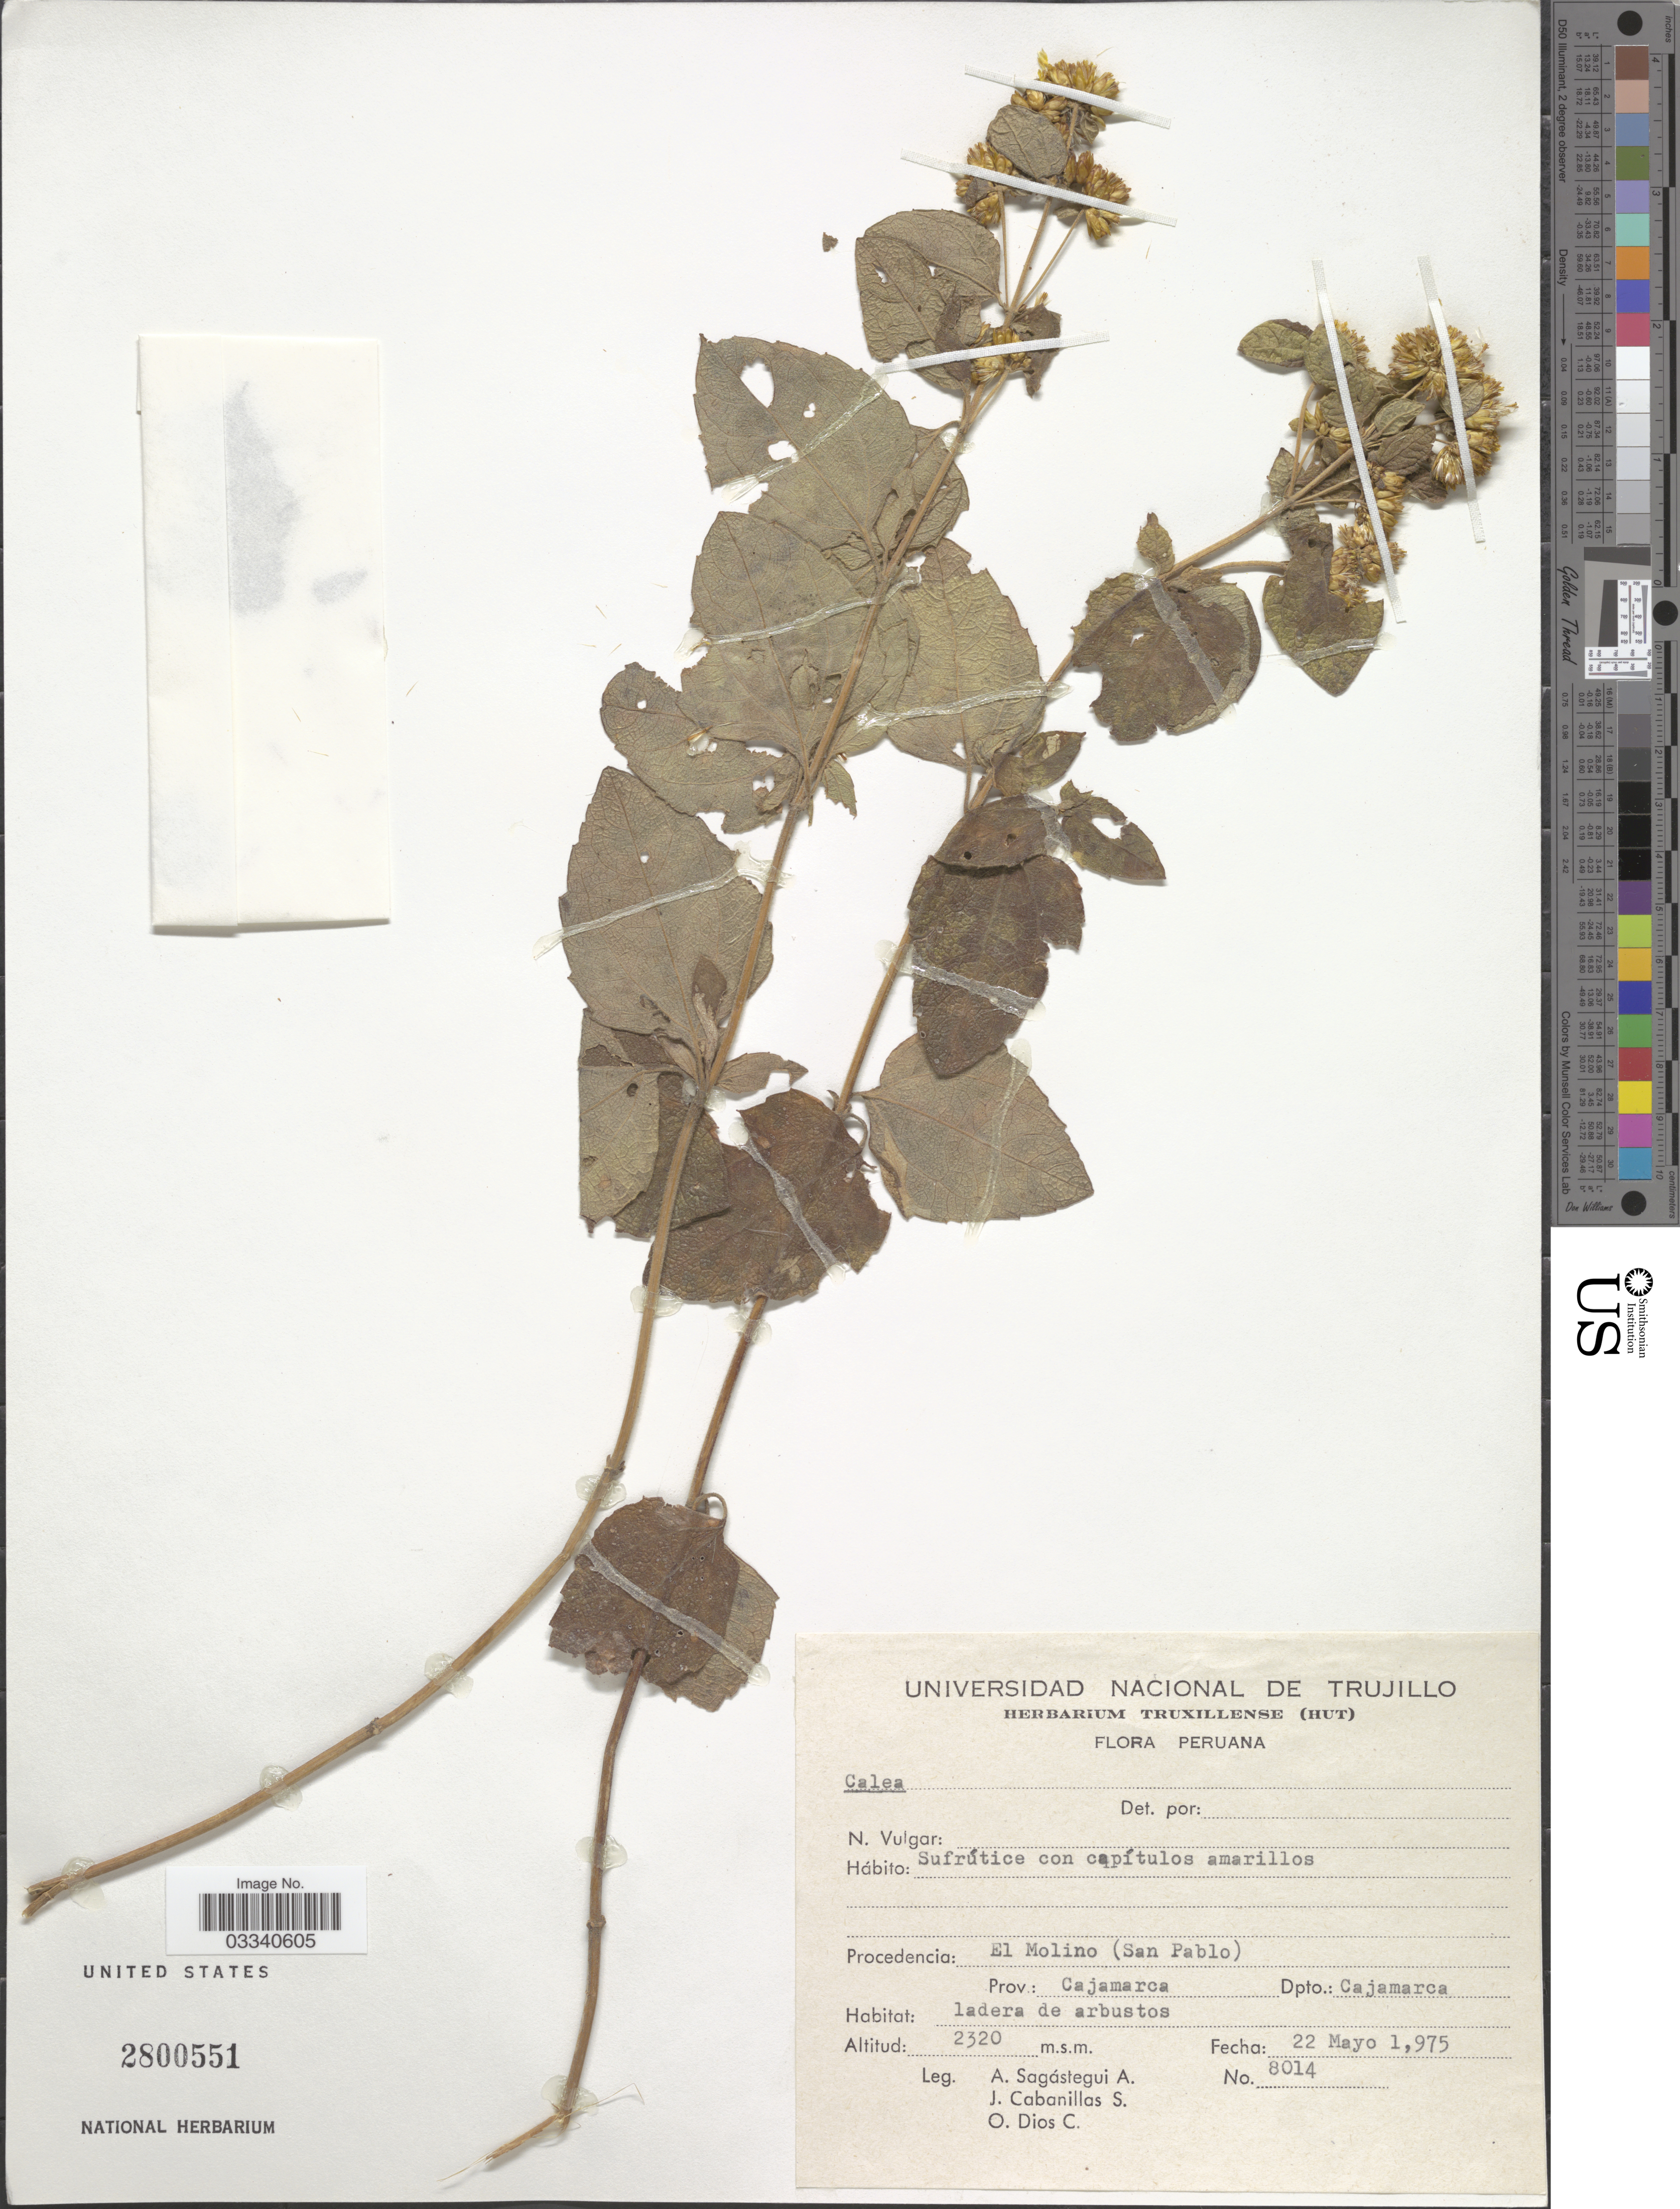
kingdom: Plantae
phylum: Tracheophyta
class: Magnoliopsida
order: Asterales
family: Asteraceae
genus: Calea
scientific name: Calea sp.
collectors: A. Sagástegui A., J. Cabanillas S. & O. Dios C.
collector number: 8014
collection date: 1975-05-22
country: Peru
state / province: Cajamarca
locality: Procedencia: El Molino (San Pablo). Dpto.: Cajamarca.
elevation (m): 2320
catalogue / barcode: US 2800551